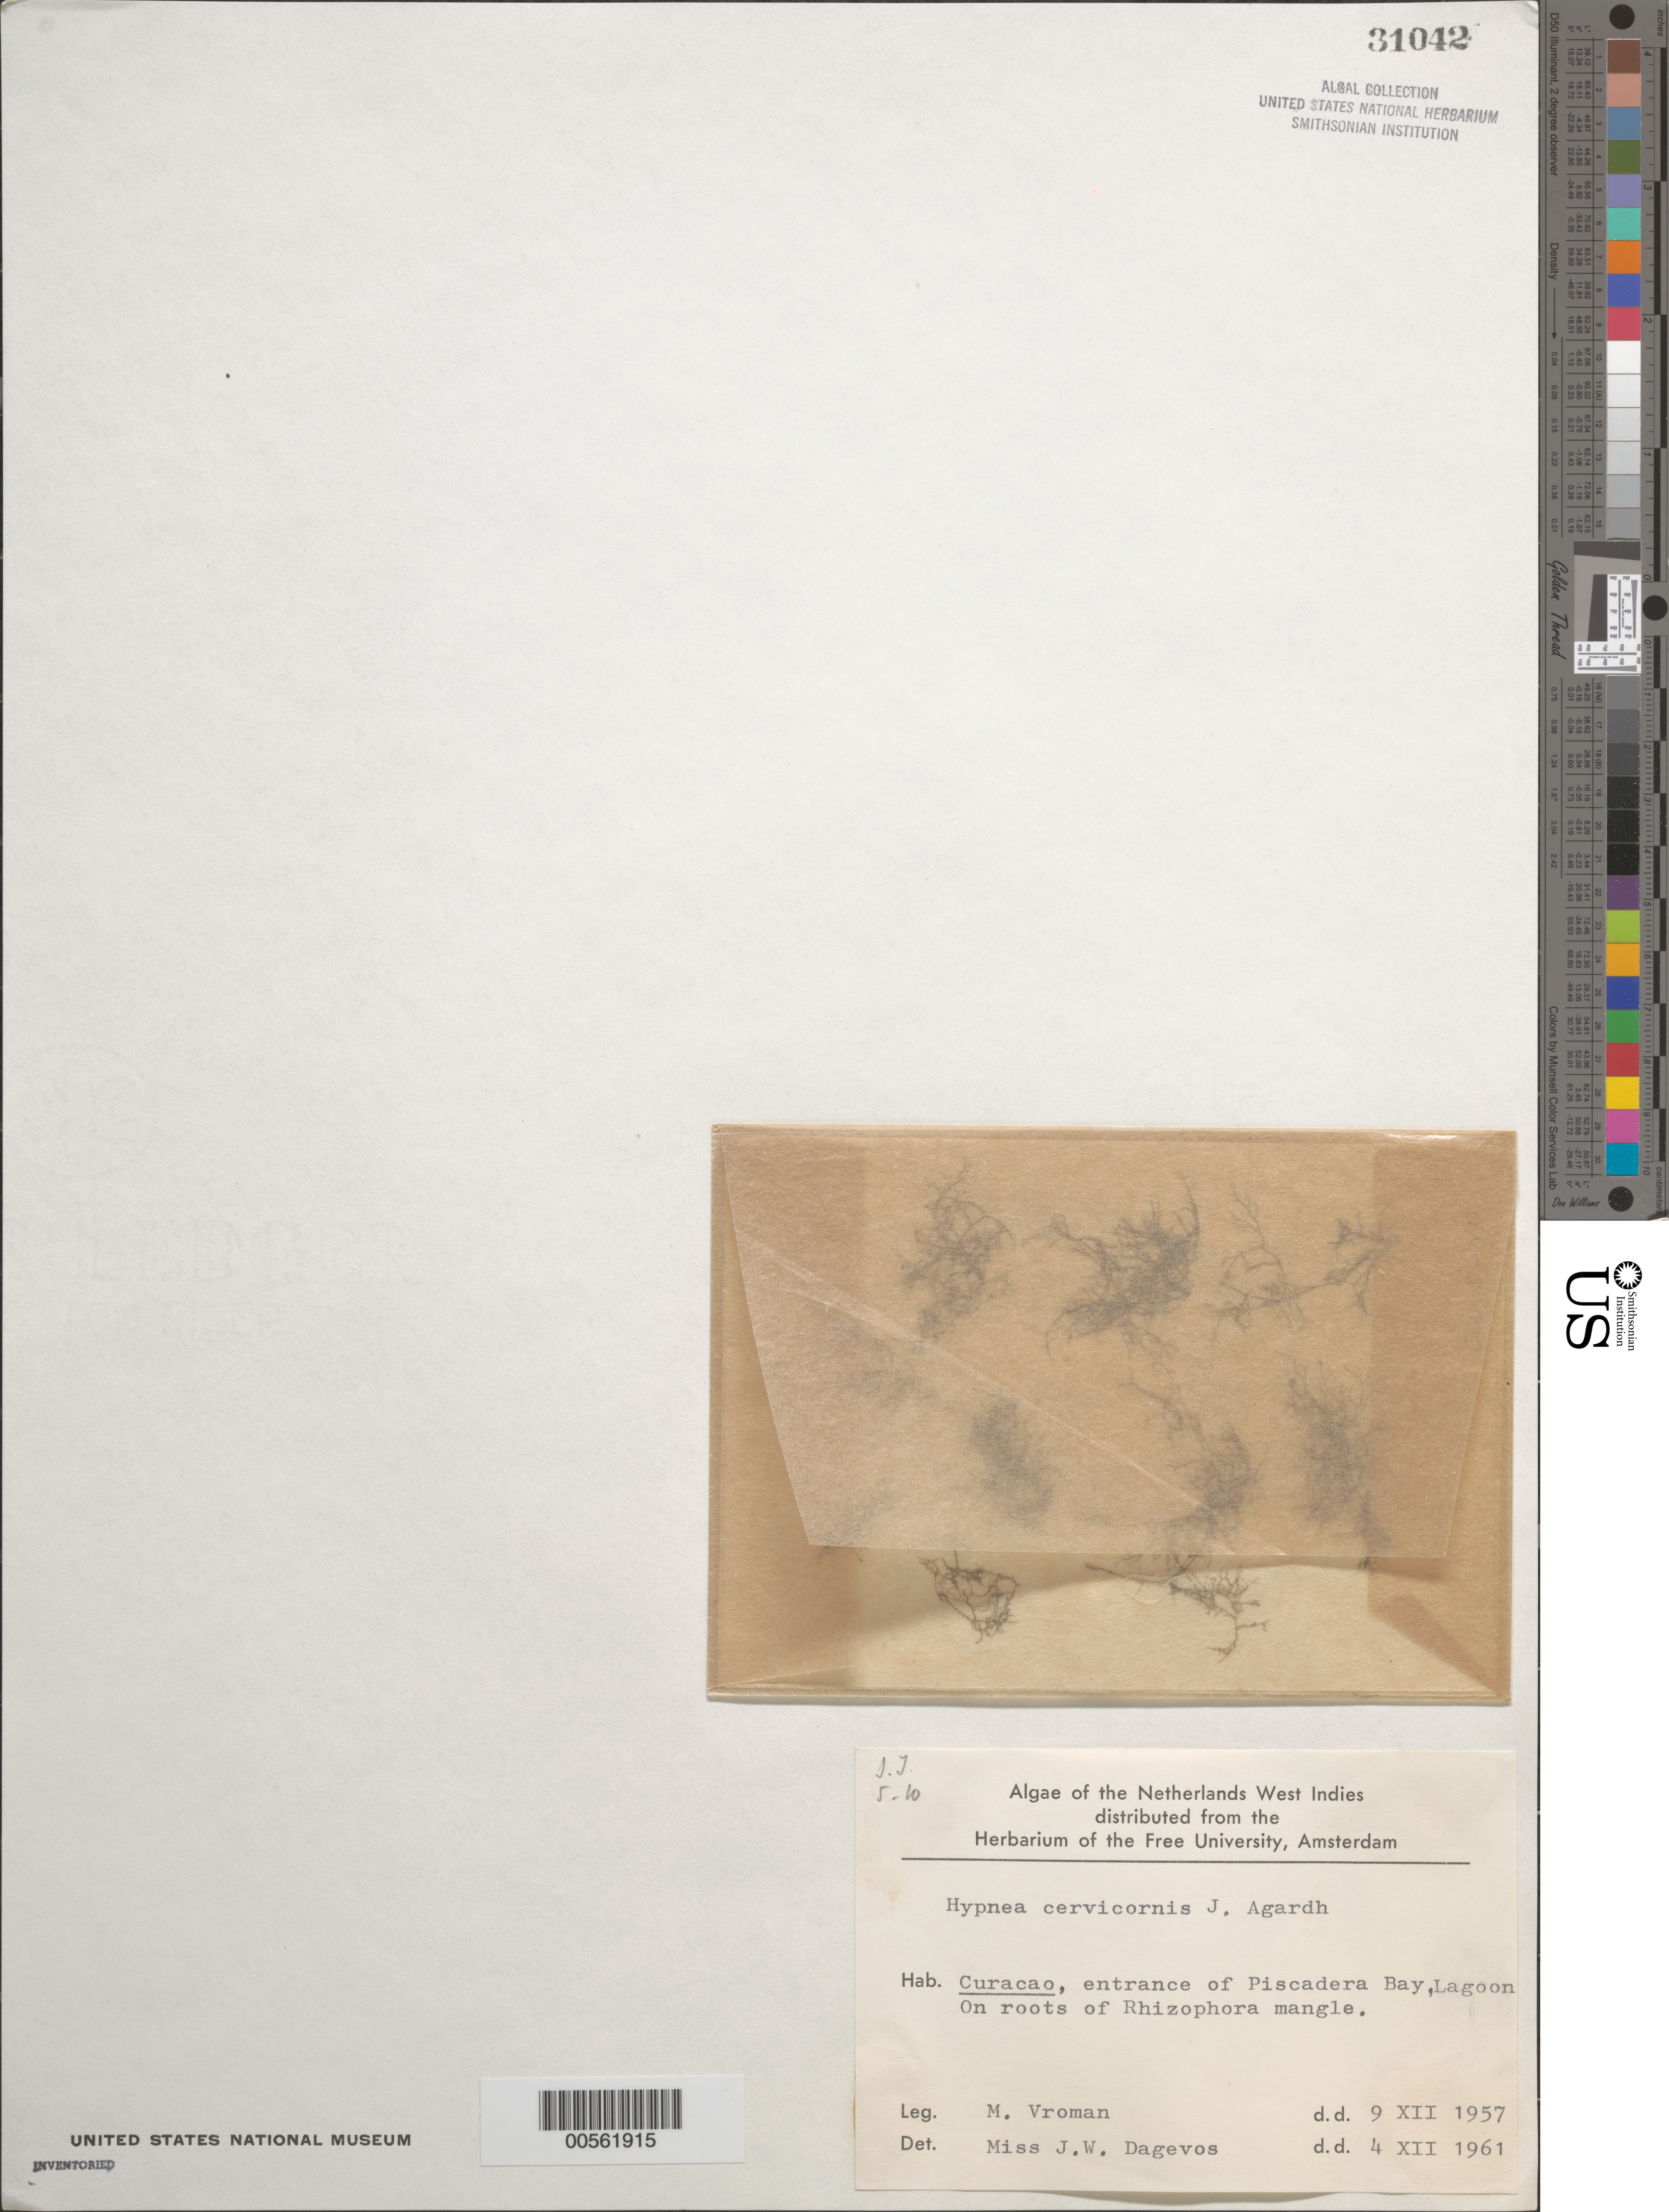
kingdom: Plantae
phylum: Rhodophyta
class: Florideophyceae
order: Gigartinales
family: Cystocloniaceae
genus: Hypnea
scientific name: Hypnea cervicornis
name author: J. Agardh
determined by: Dagevos, J. W.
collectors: M. Vroman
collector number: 5-10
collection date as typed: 09 Dec 1957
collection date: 1957-12-09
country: Curaçao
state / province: ABC Islands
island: Curaçao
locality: Piscadera Bay entrance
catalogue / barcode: US 31042